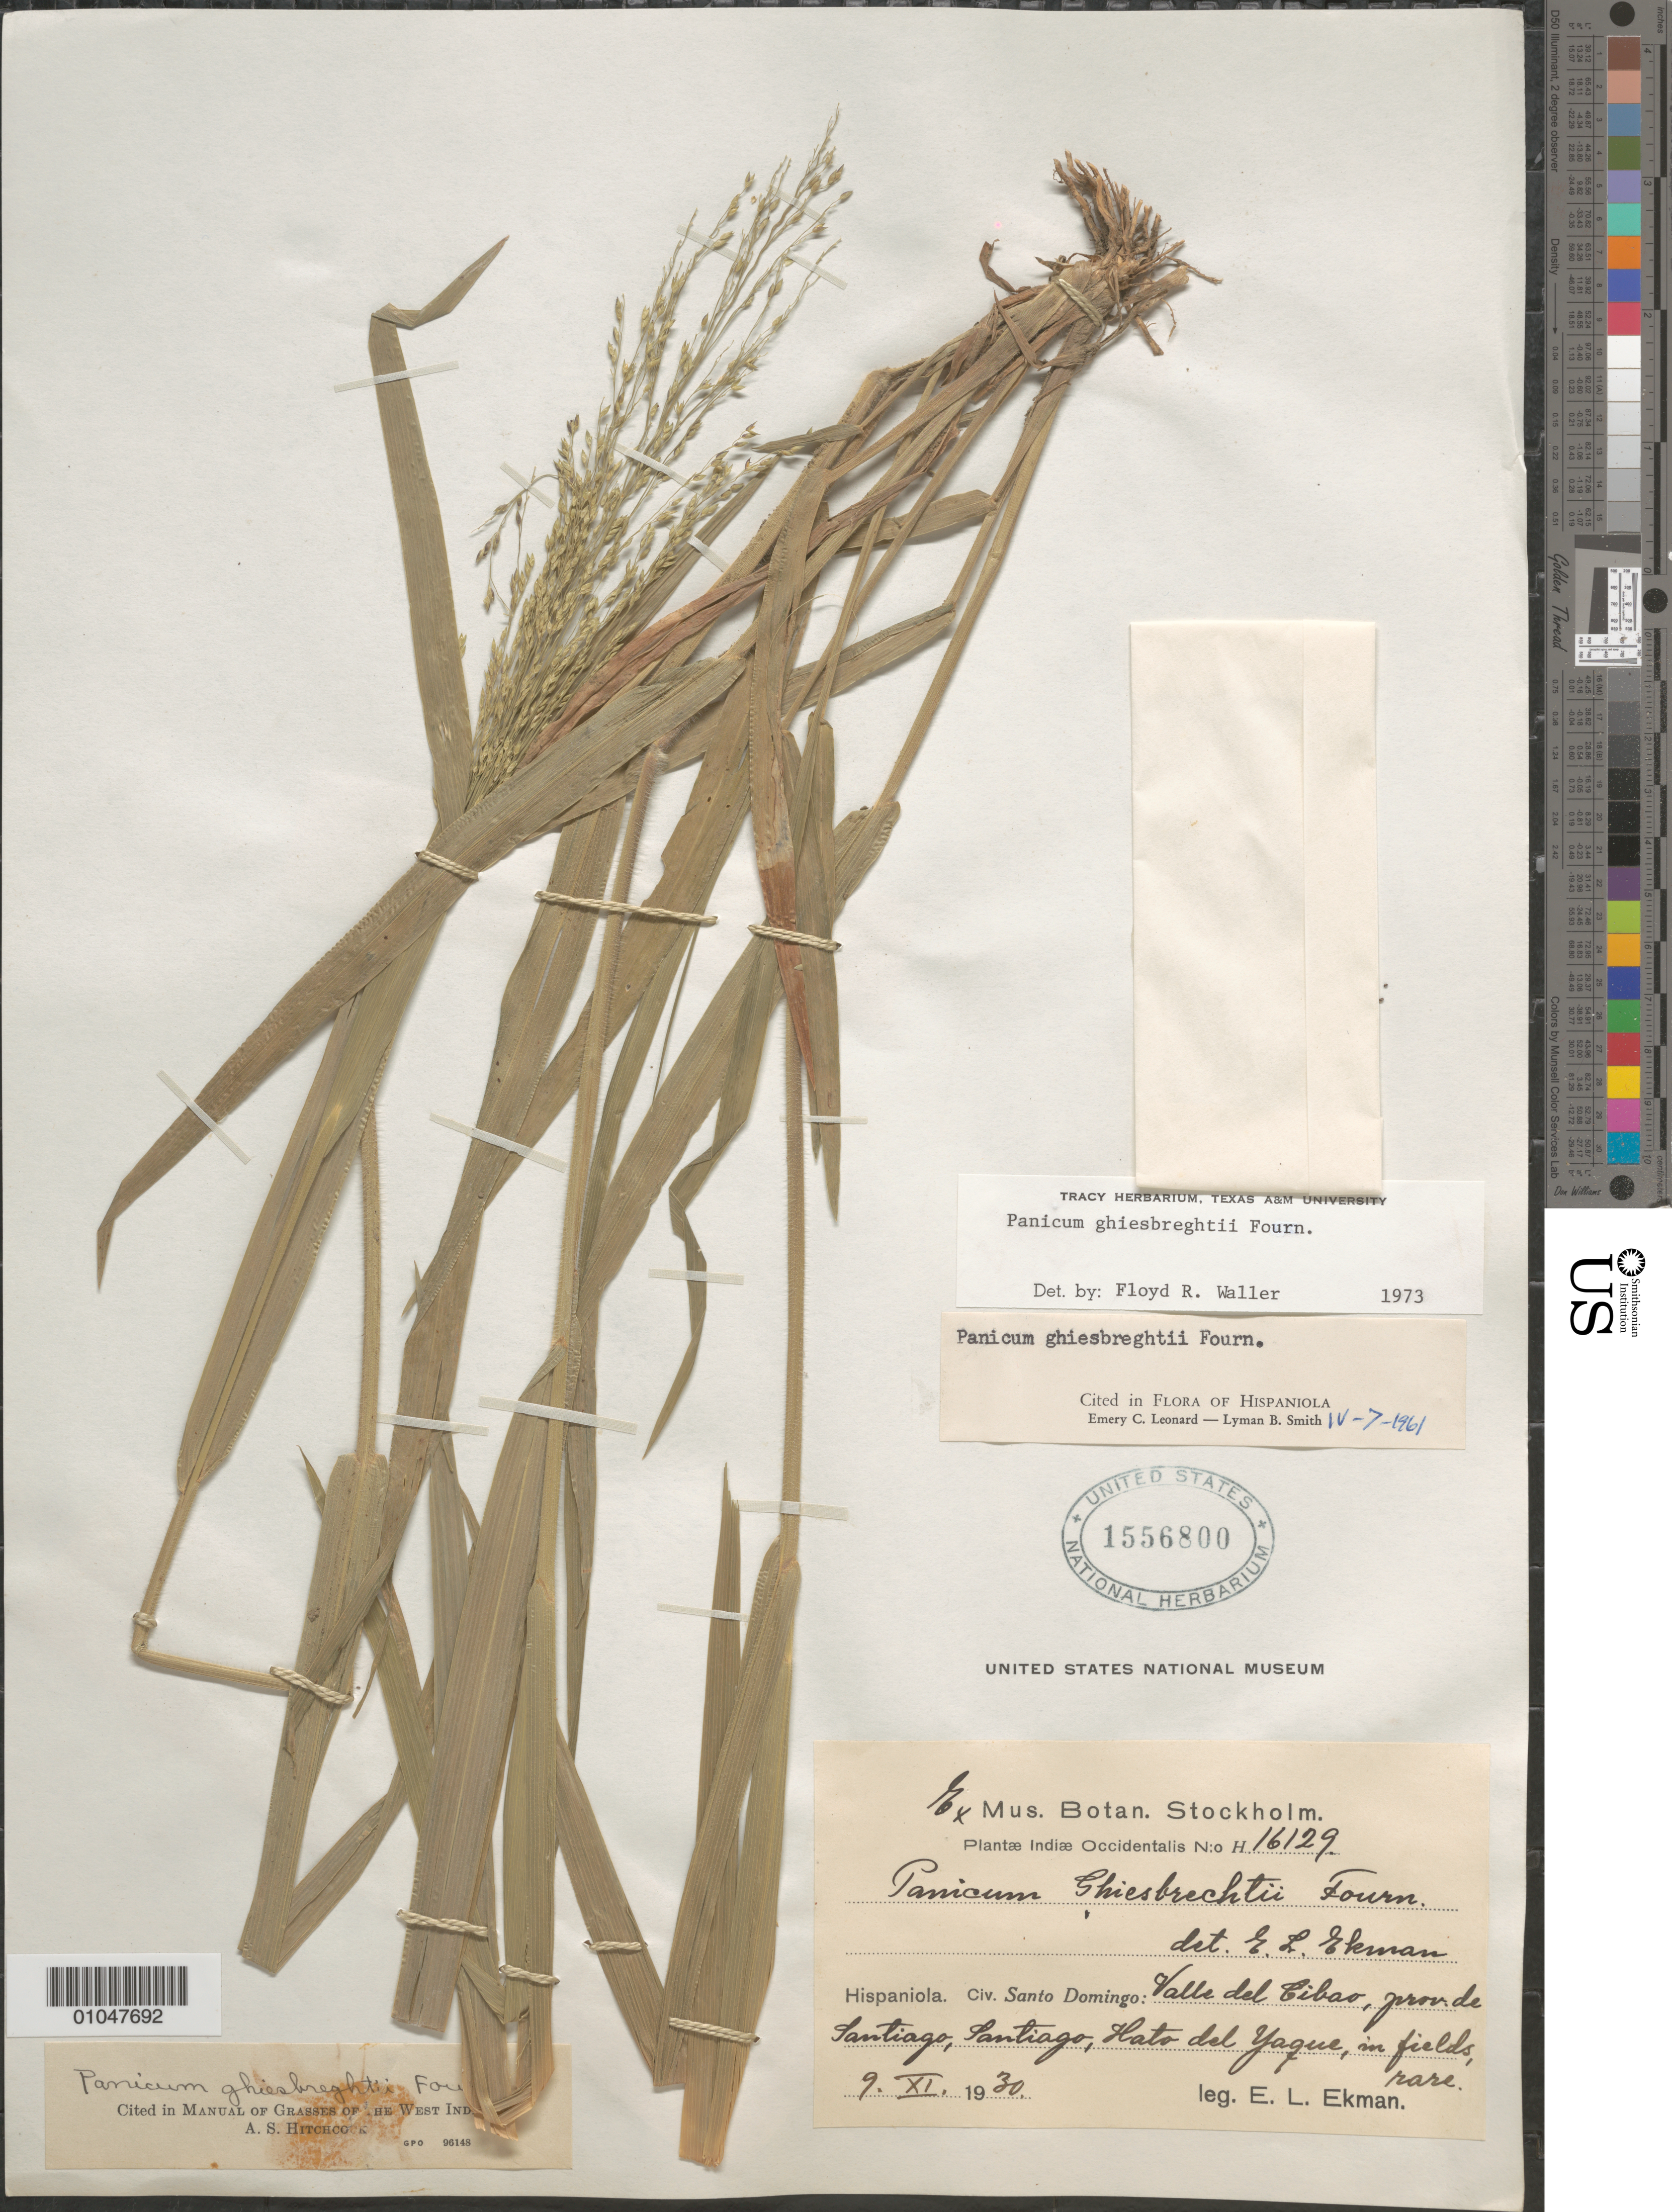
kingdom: Plantae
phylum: Tracheophyta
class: Liliopsida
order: Poales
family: Poaceae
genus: Panicum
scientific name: Panicum exiguiflorum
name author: Griseb.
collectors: E. L. Ekman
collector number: H 16129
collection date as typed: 09 Nov 1930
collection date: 1930-11-09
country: Dominican Republic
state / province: Santiago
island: Hispaniola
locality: Valle del Cibao, Santiago, Hato del Yaque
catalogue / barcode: US 1556800